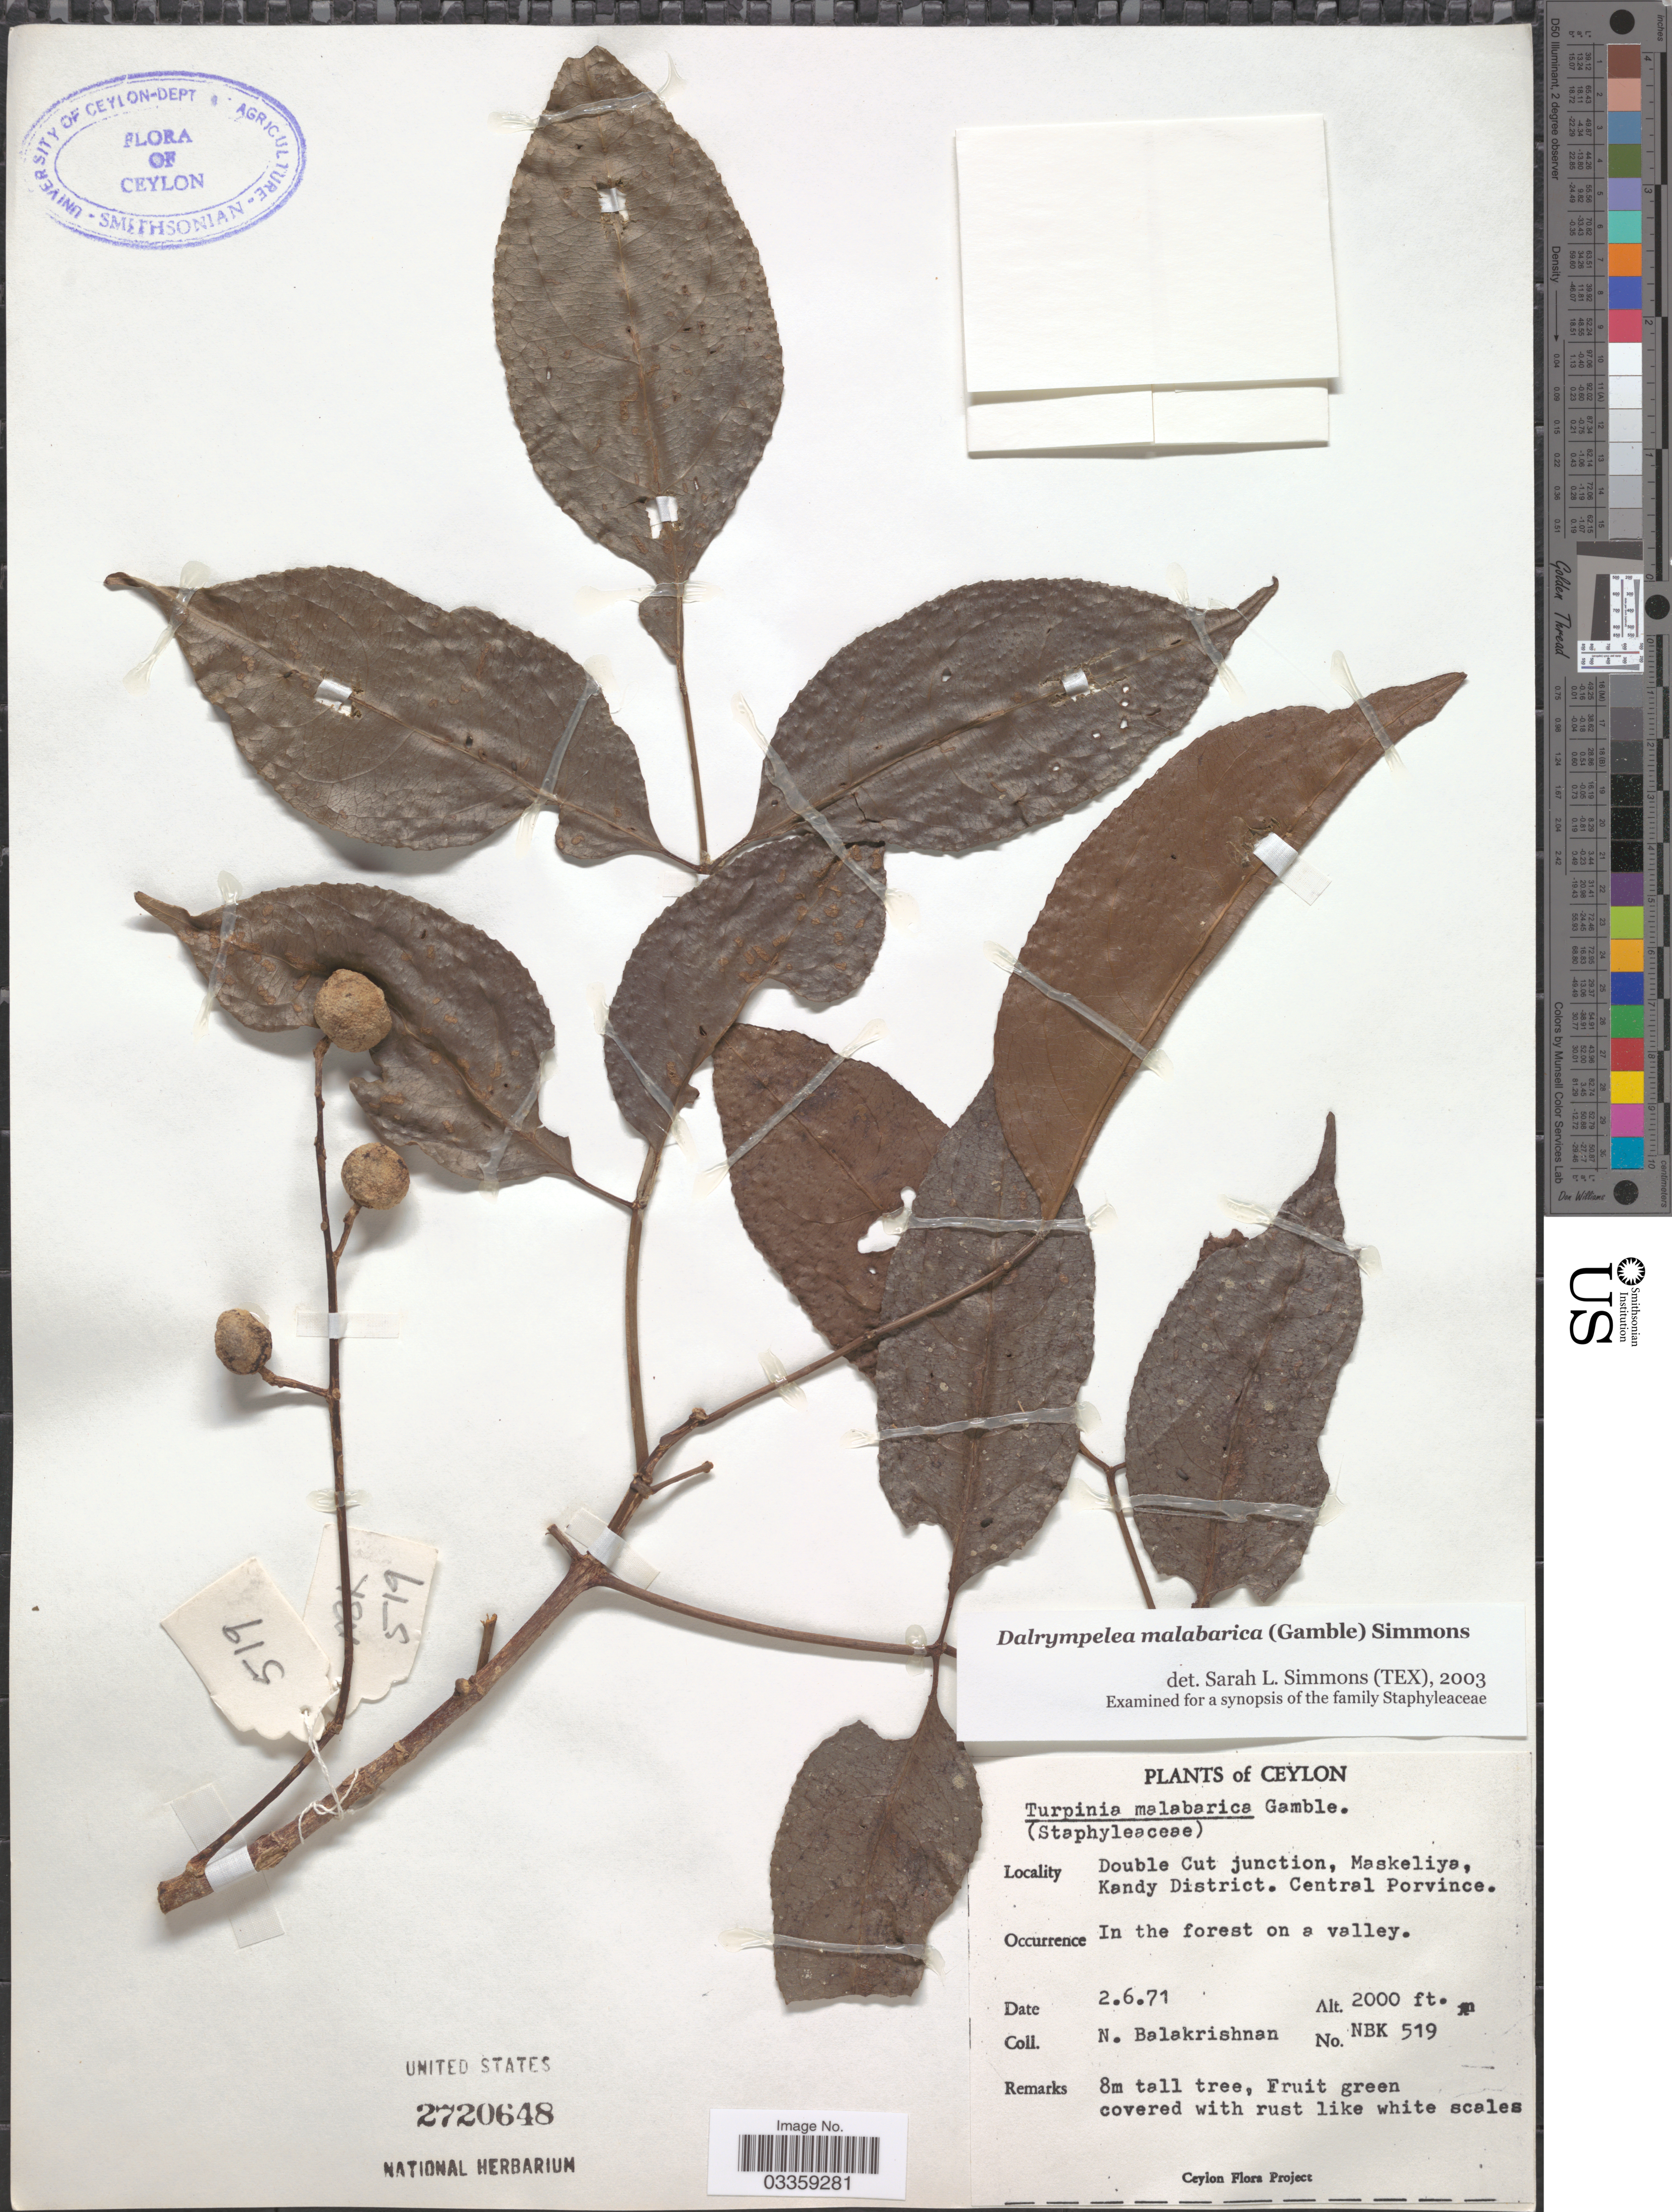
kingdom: Plantae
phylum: Tracheophyta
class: Magnoliopsida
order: Crossosomatales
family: Staphyleaceae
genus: Turpinia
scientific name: Turpinia malabarica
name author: Gamble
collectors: N. Balakrishnan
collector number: NBK519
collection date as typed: Transcribed d/m/y: 2/6/71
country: Sri Lanka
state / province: Central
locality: Ceylon, Double Cut junction, Maskeliya Kandy District. Central Province.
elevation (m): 610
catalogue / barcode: US 2720648